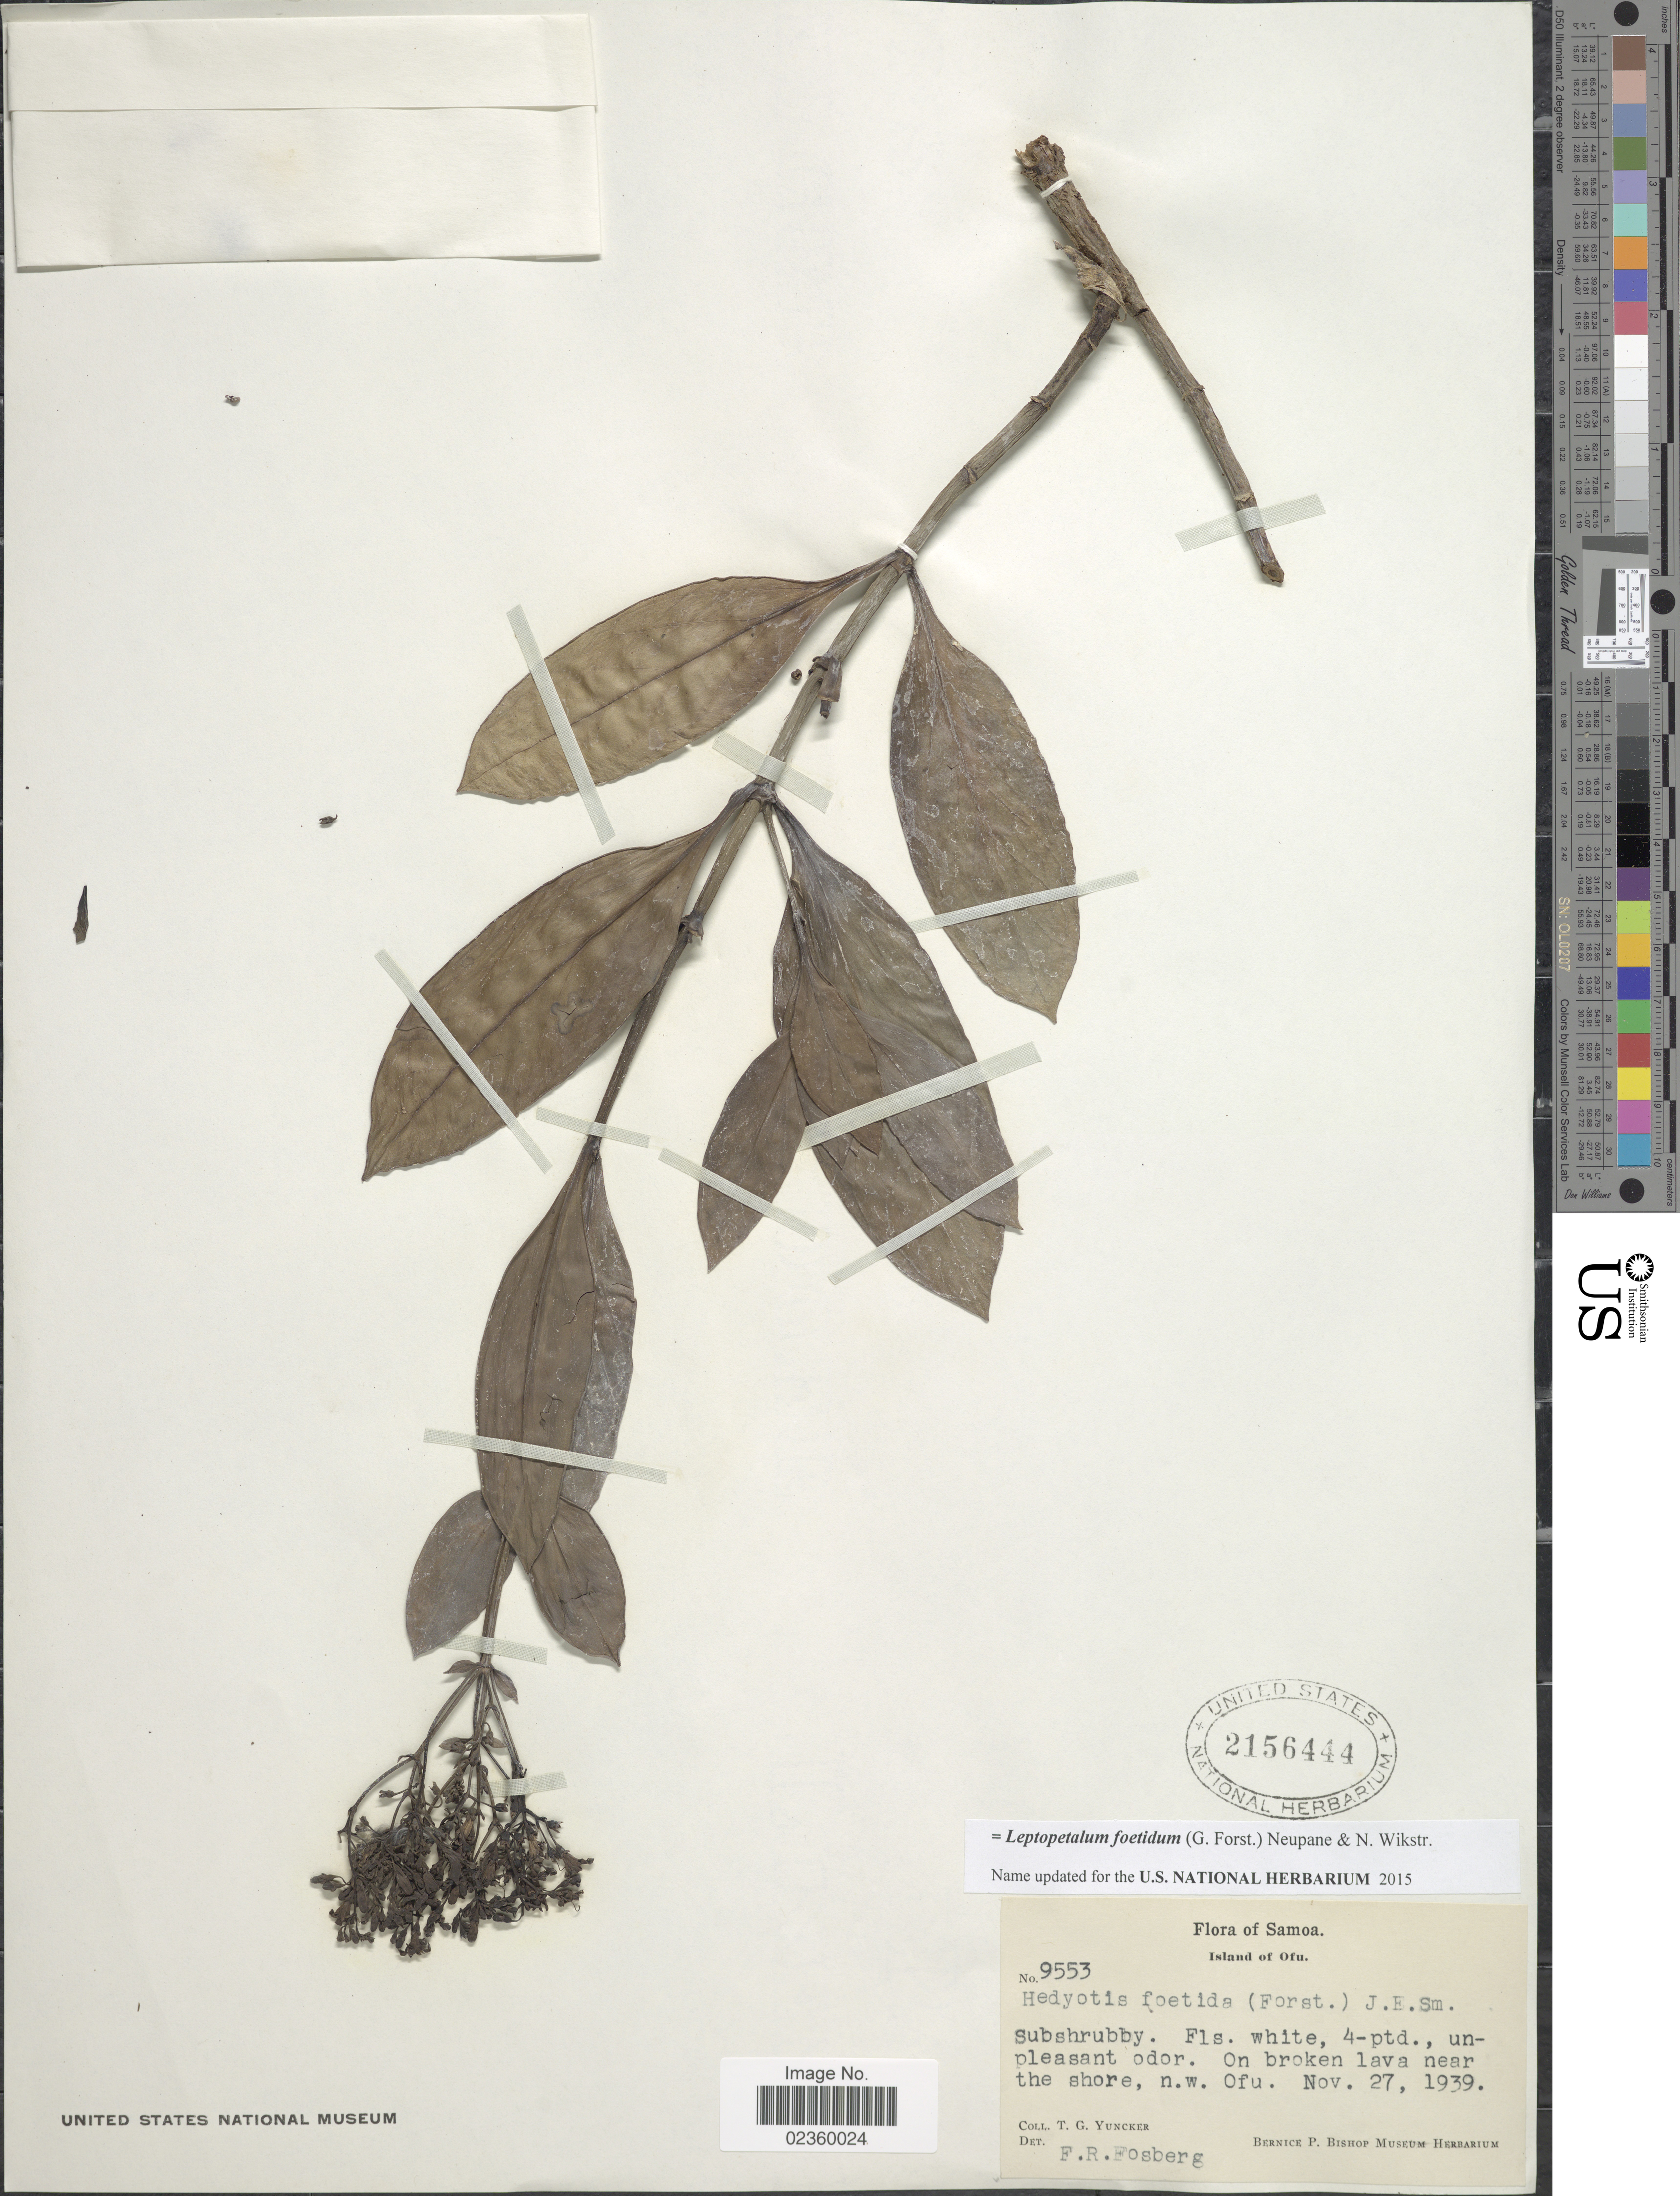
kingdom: Plantae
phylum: Tracheophyta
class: Magnoliopsida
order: Gentianales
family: Rubiaceae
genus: Leptopetalum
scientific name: Leptopetalum foetidum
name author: (G. Forst.) Neupane & N. Wikstr.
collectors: T. G. Yuncker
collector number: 9553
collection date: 1939-11-27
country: American Samoa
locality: Samoa. Island of Ofu. On broken lava near the shore, n.w. Ofu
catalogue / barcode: US 2156444